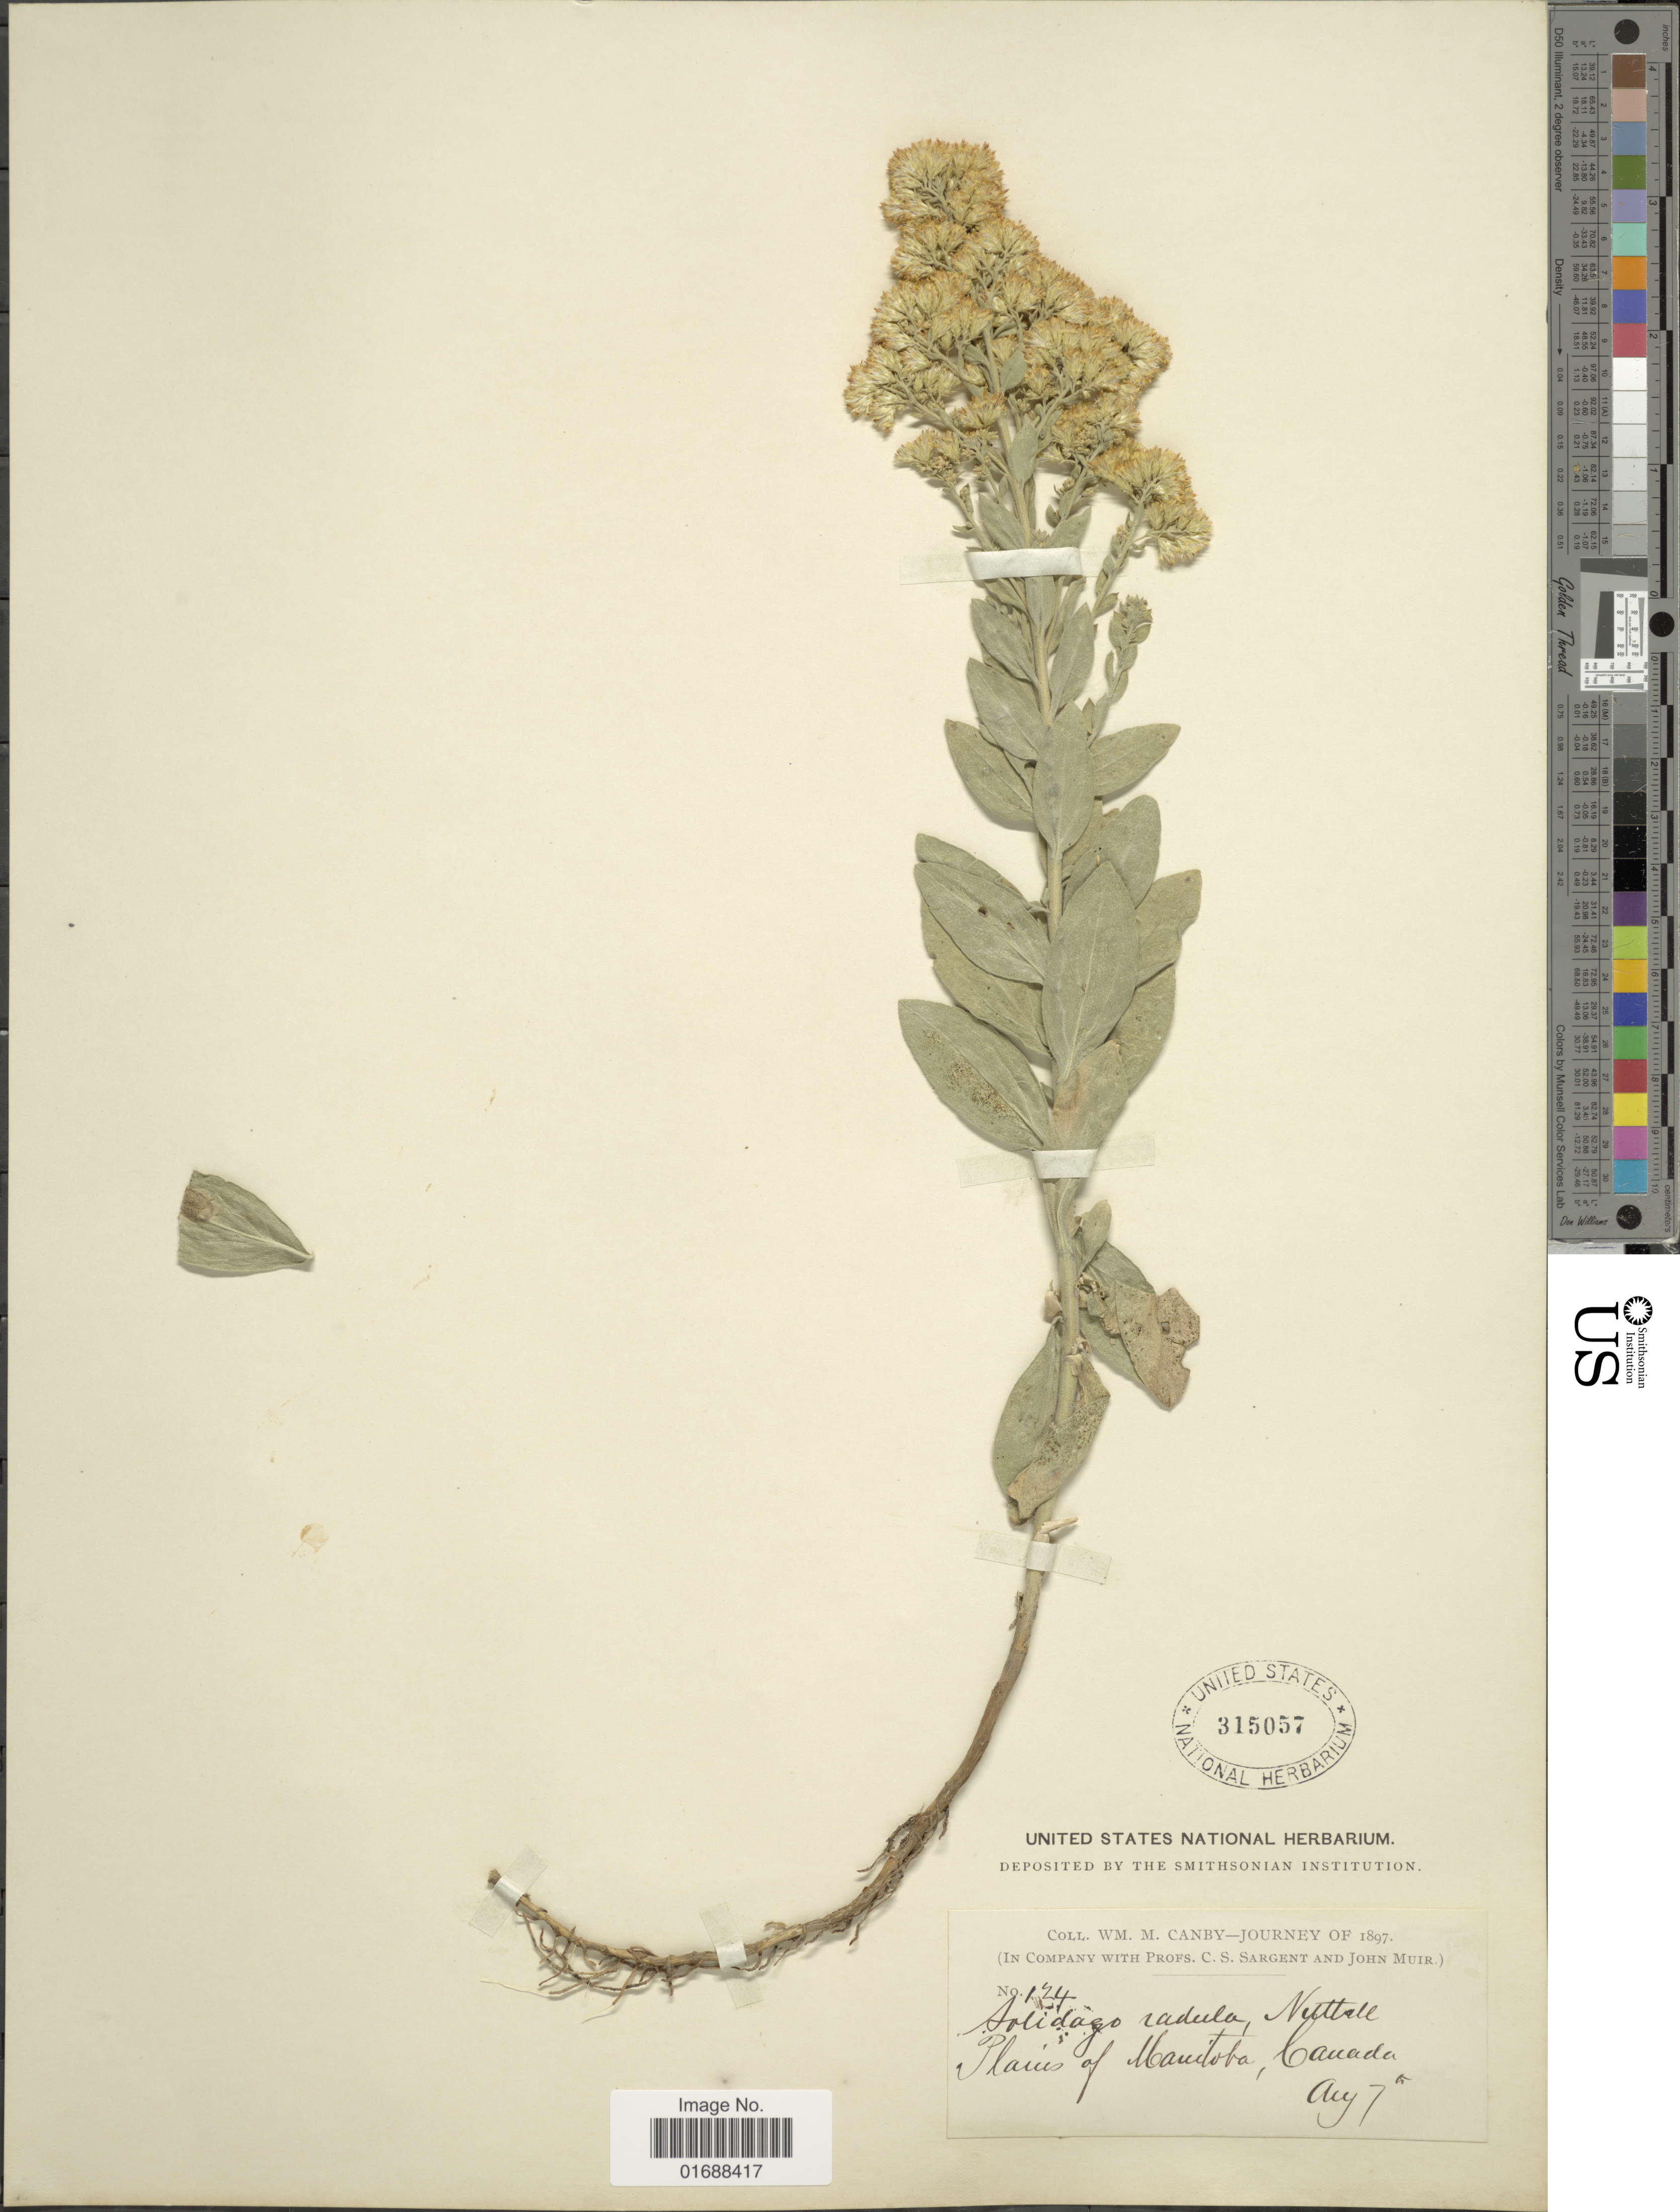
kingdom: Plantae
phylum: Tracheophyta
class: Magnoliopsida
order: Asterales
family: Asteraceae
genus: Solidago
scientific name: Solidago mollis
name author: Bartl.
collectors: W. M. Canby, C. S. Sargent & J. Muir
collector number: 124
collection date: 1897-08-07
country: Canada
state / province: Manitoba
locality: Plains of Manitoba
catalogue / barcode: US 315057